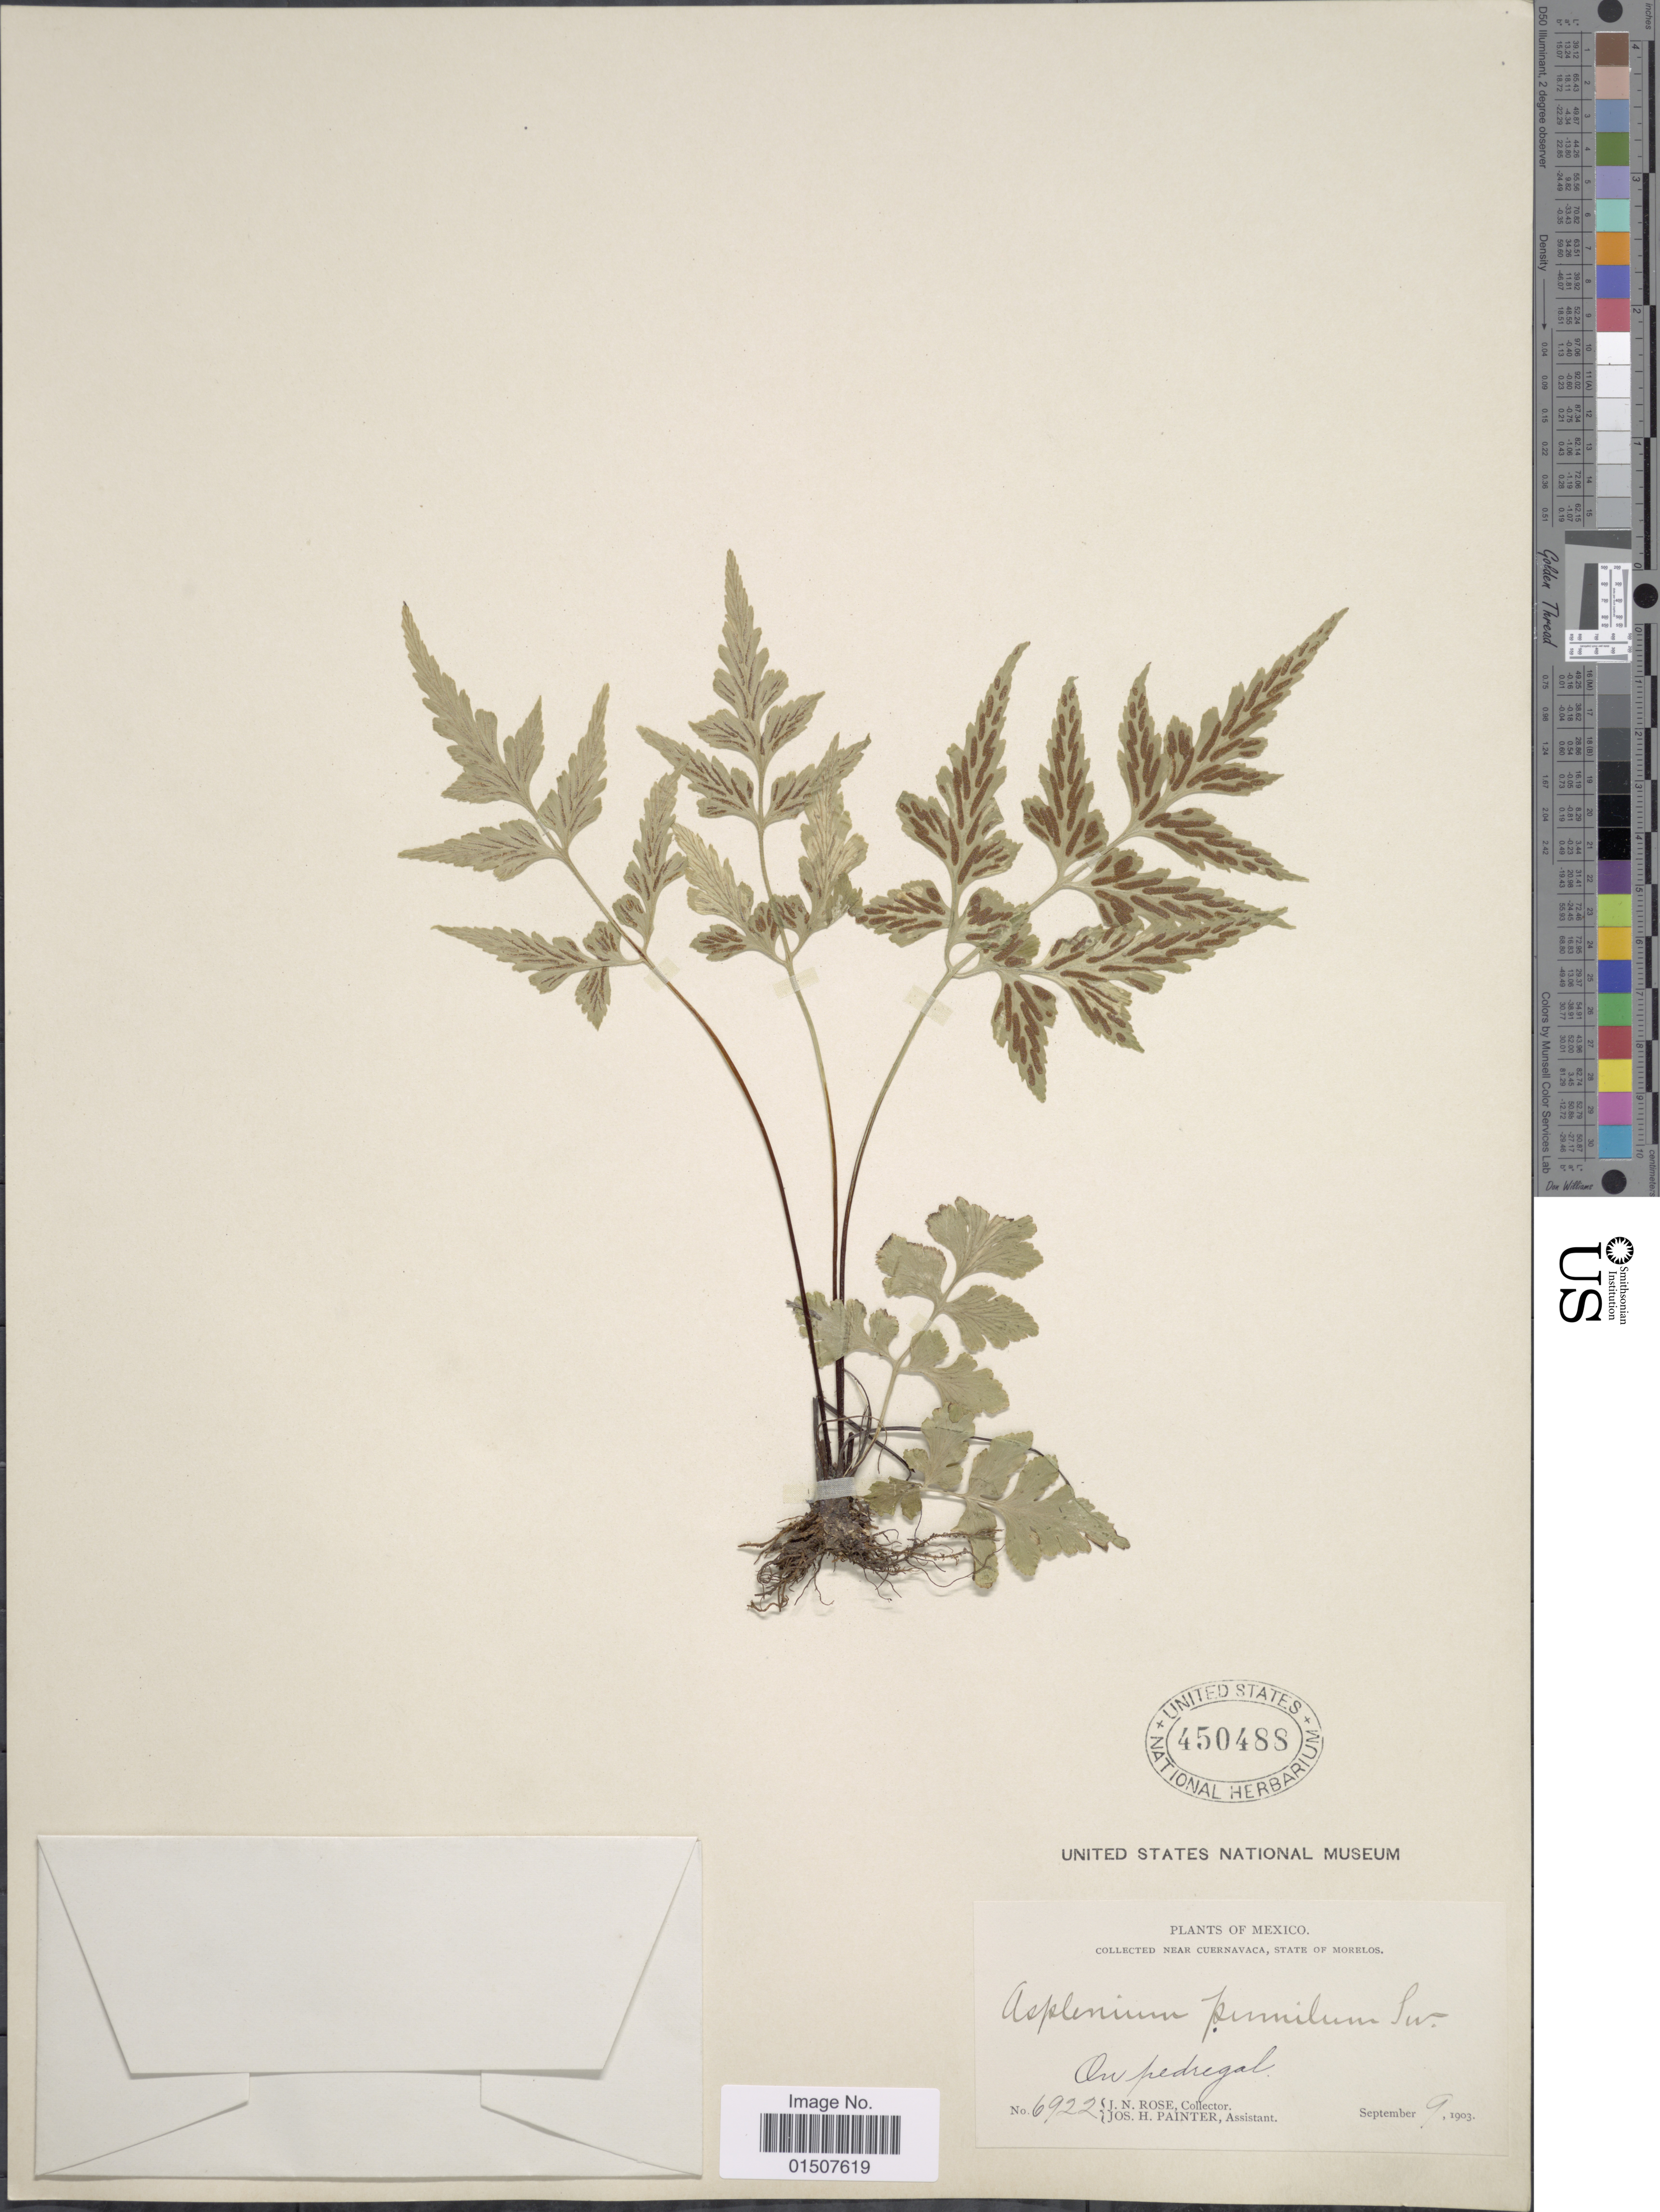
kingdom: Plantae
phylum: Tracheophyta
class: Polypodiopsida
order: Polypodiales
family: Aspleniaceae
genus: Asplenium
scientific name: Asplenium pumilum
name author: Sw.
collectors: J. N. Rose & J. H. Painter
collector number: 6922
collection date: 1903-09-09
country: Mexico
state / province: Morelos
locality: Near Cuernavaca, State of Morelos. On pedregal.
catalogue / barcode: US 450488